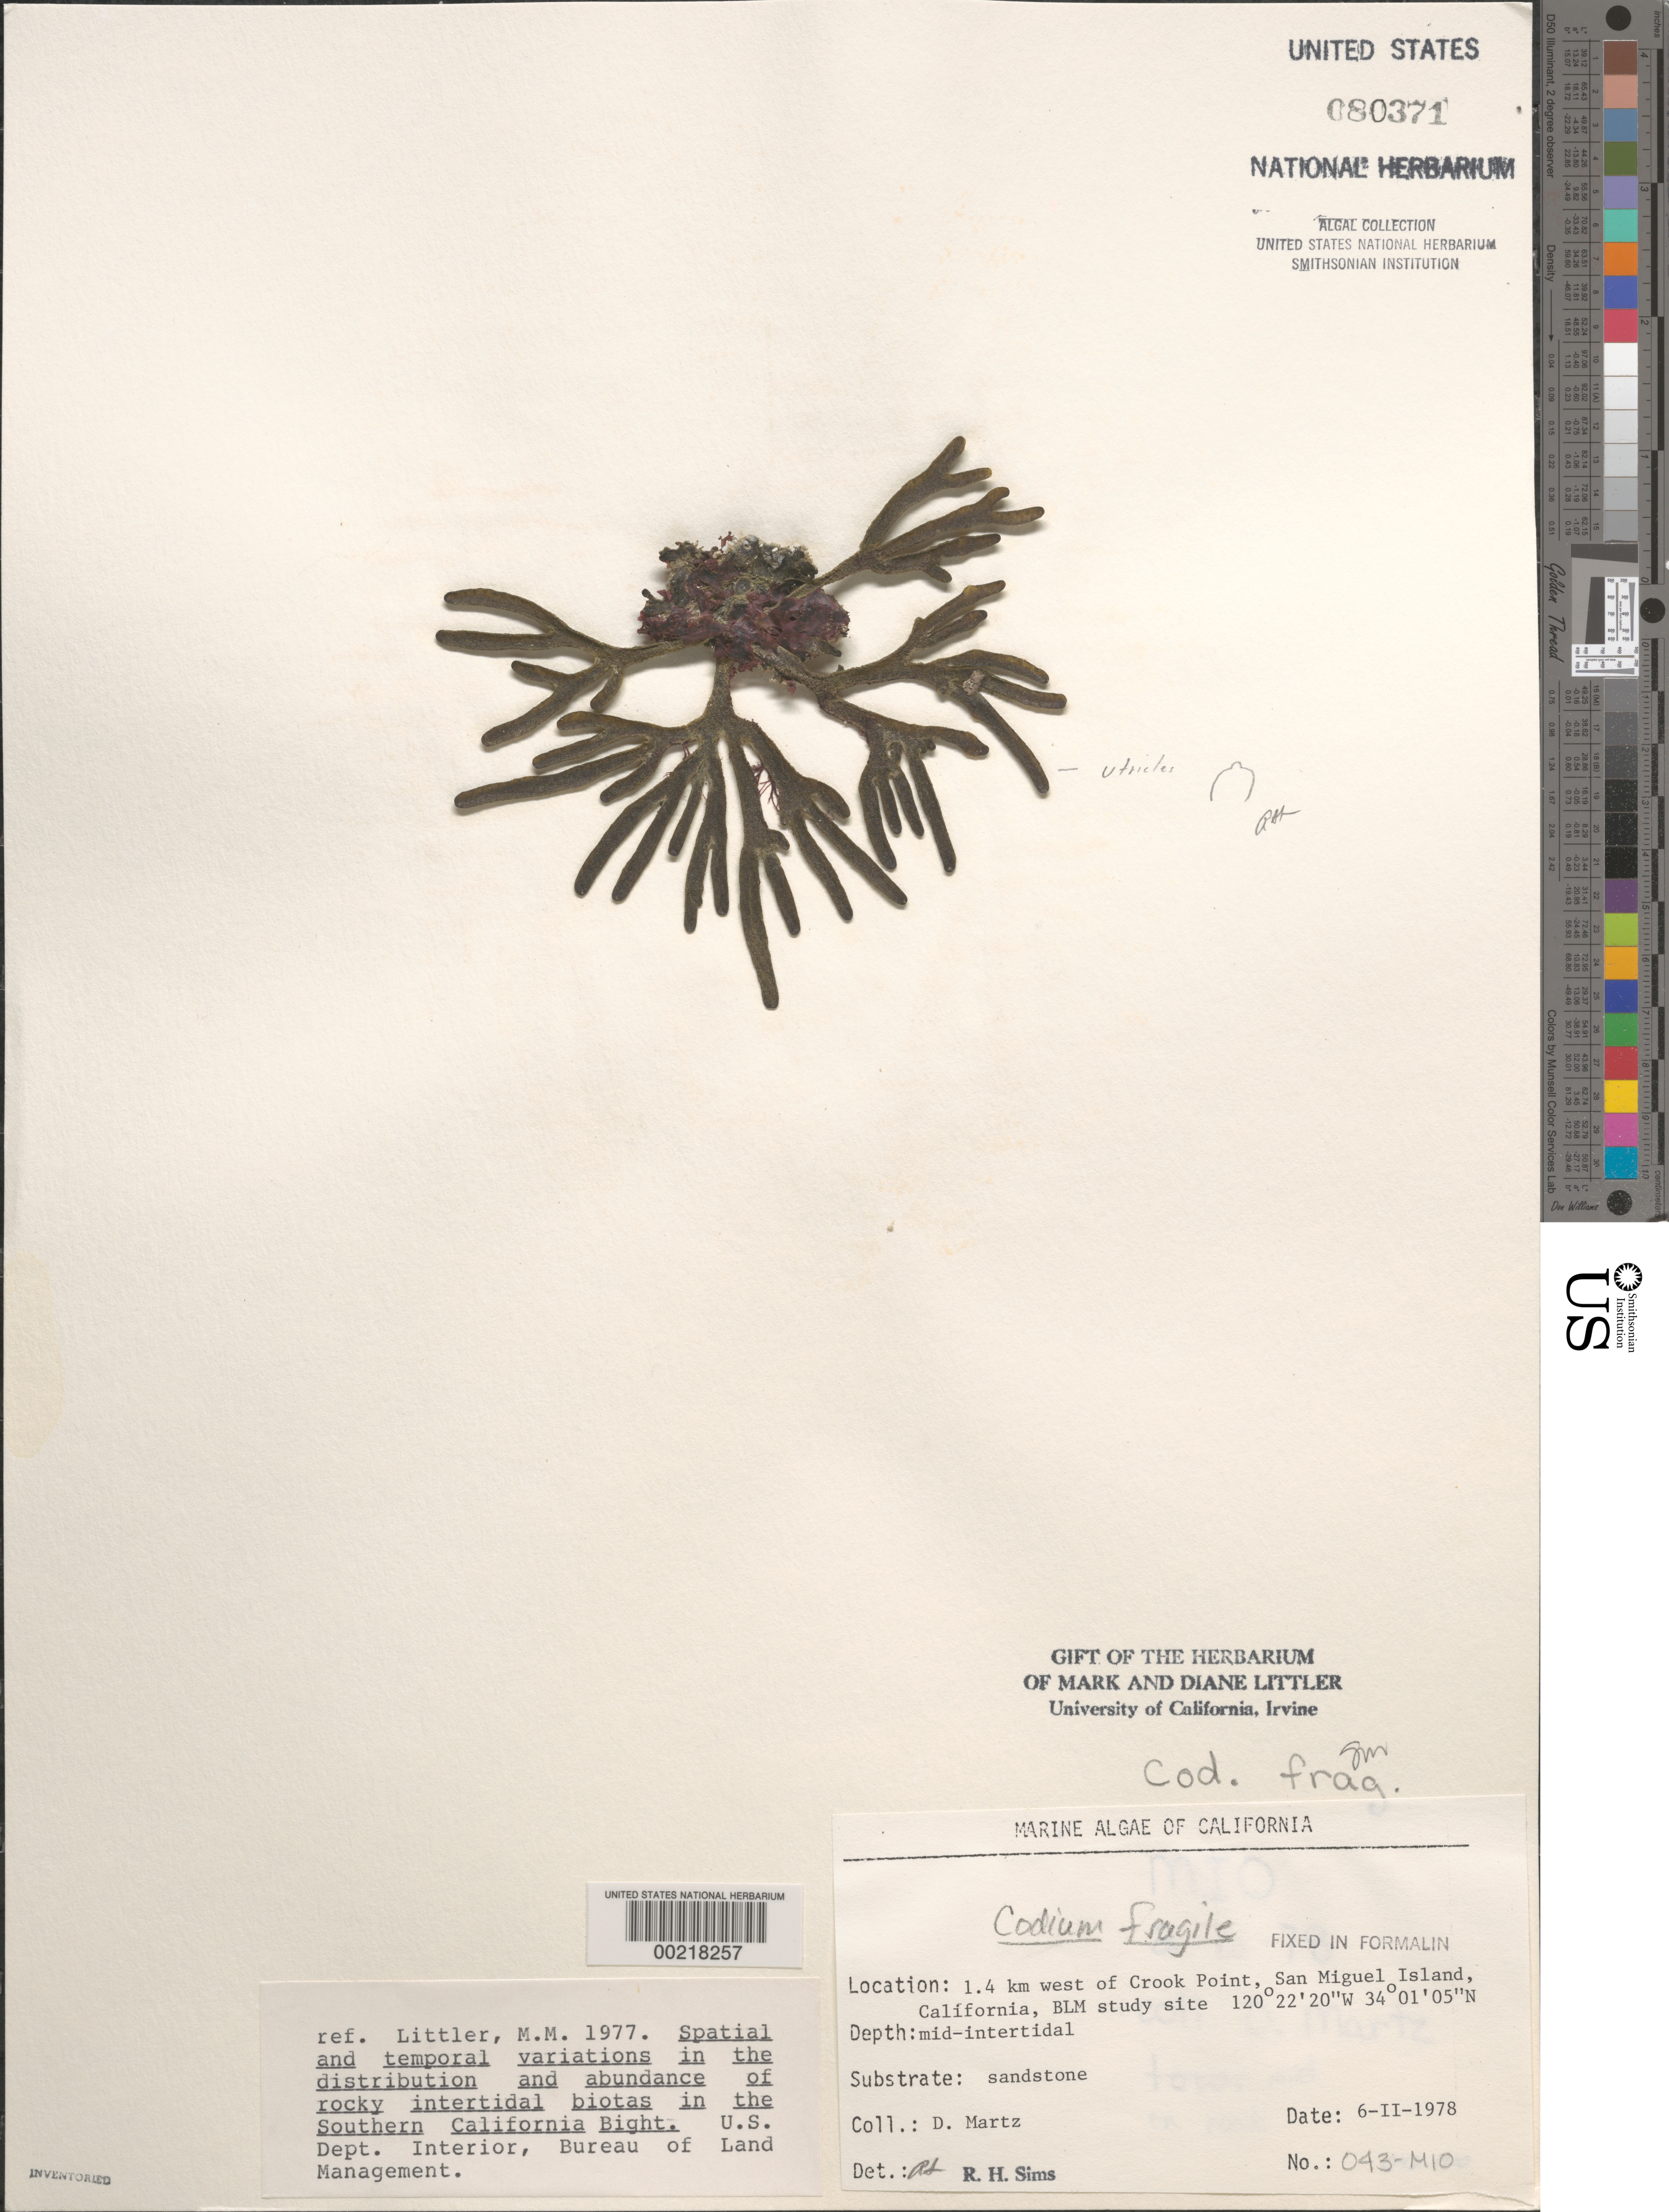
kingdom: Plantae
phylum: Chlorophyta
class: Ulvophyceae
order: Bryopsidales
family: Codiaceae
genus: Codium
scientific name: Codium fragile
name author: (Suringar) P. Hariot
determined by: Sims, Robert H.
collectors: D. Martz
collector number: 043-mio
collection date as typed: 06 Feb 1978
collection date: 1978-02-06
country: United States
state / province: California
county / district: Santa Barbara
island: San Miguel Island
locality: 1.4 km north of Crook Point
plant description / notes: BLM-SOCALBIGHT Rocky Intertidal Survey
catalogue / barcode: US 80371